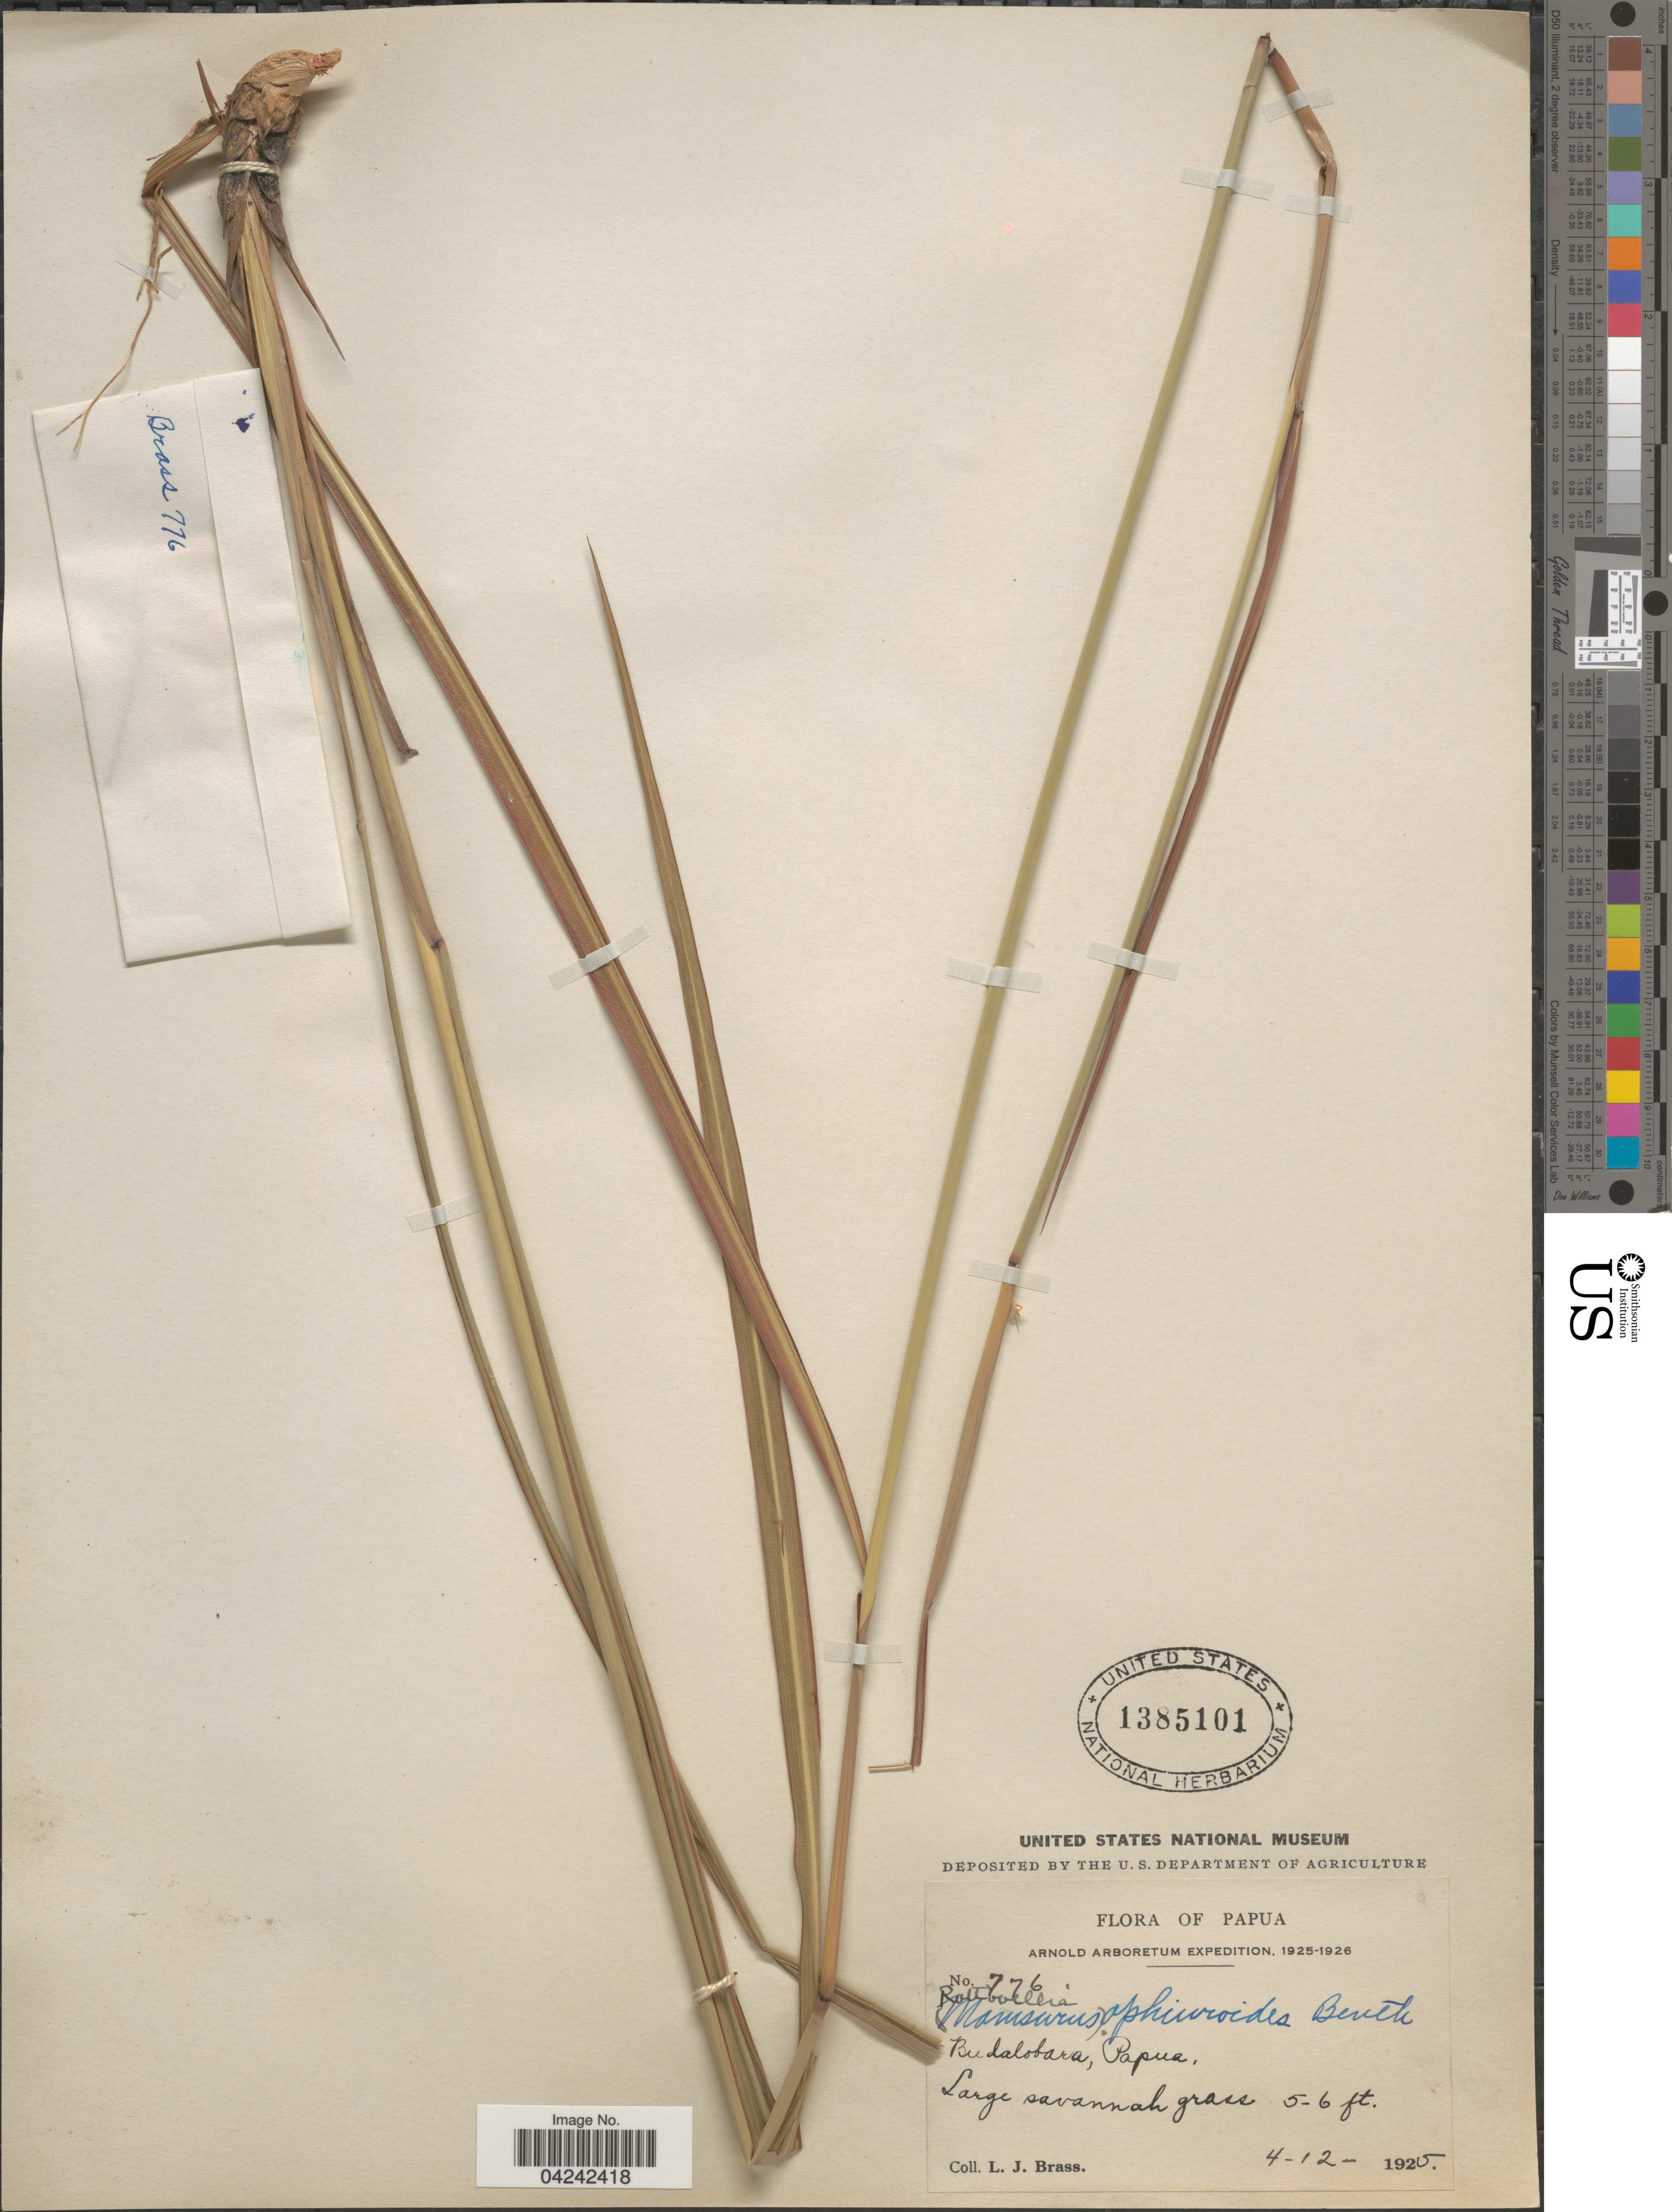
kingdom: Plantae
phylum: Tracheophyta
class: Liliopsida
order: Poales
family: Poaceae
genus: Rottboellia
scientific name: Rottboellia rottboellioides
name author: (R. Br.) Druce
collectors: L. J. Brass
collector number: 776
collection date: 1925-12-04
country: Papua New Guinea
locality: Arnold Arboretum Expedition, 1925-1926. Budalobara, Papua.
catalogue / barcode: US 1385101